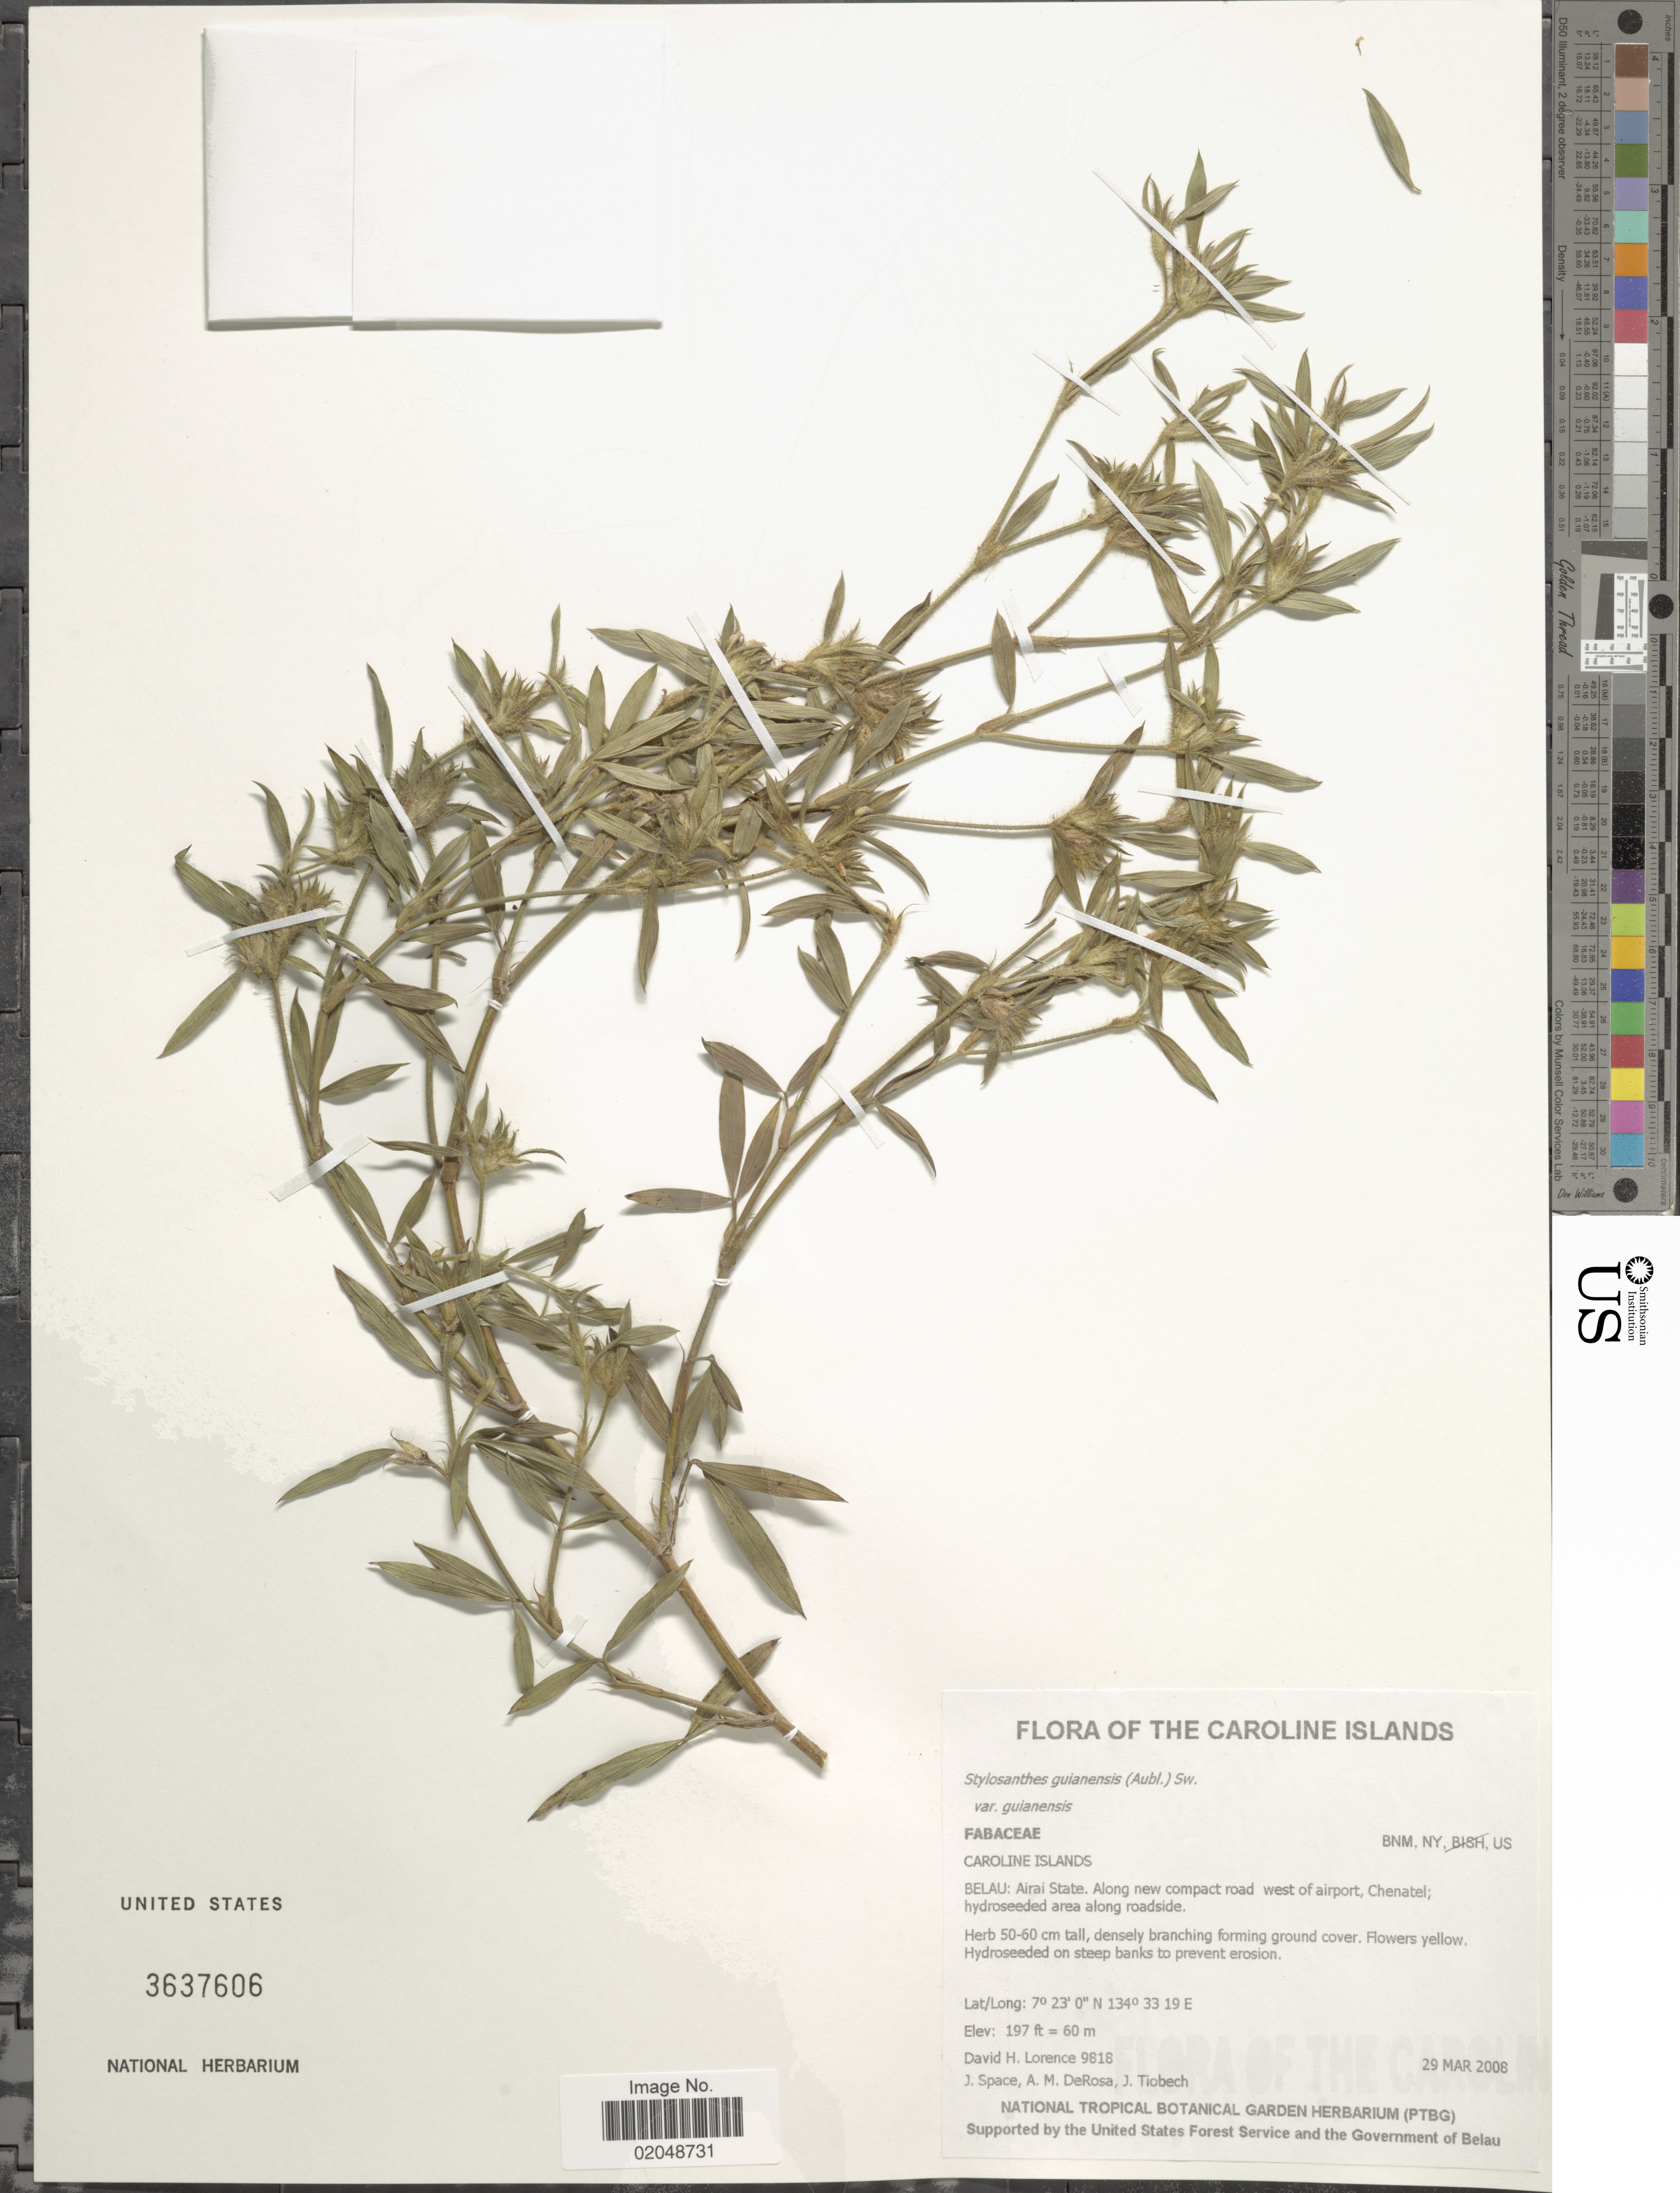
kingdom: Plantae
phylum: Tracheophyta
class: Magnoliopsida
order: Fabales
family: Fabaceae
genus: Stylosanthes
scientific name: Stylosanthes guianensis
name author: (Aubl.) Sw.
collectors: D. Lorence, J. Space, A. DeRosa & J. Tiobech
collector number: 9818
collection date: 2008-03-29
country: Palau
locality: Caroline Islands, Caroline Islands, Airai State, Along new compact road west of airport, Chenatel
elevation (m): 60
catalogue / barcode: US 3637606